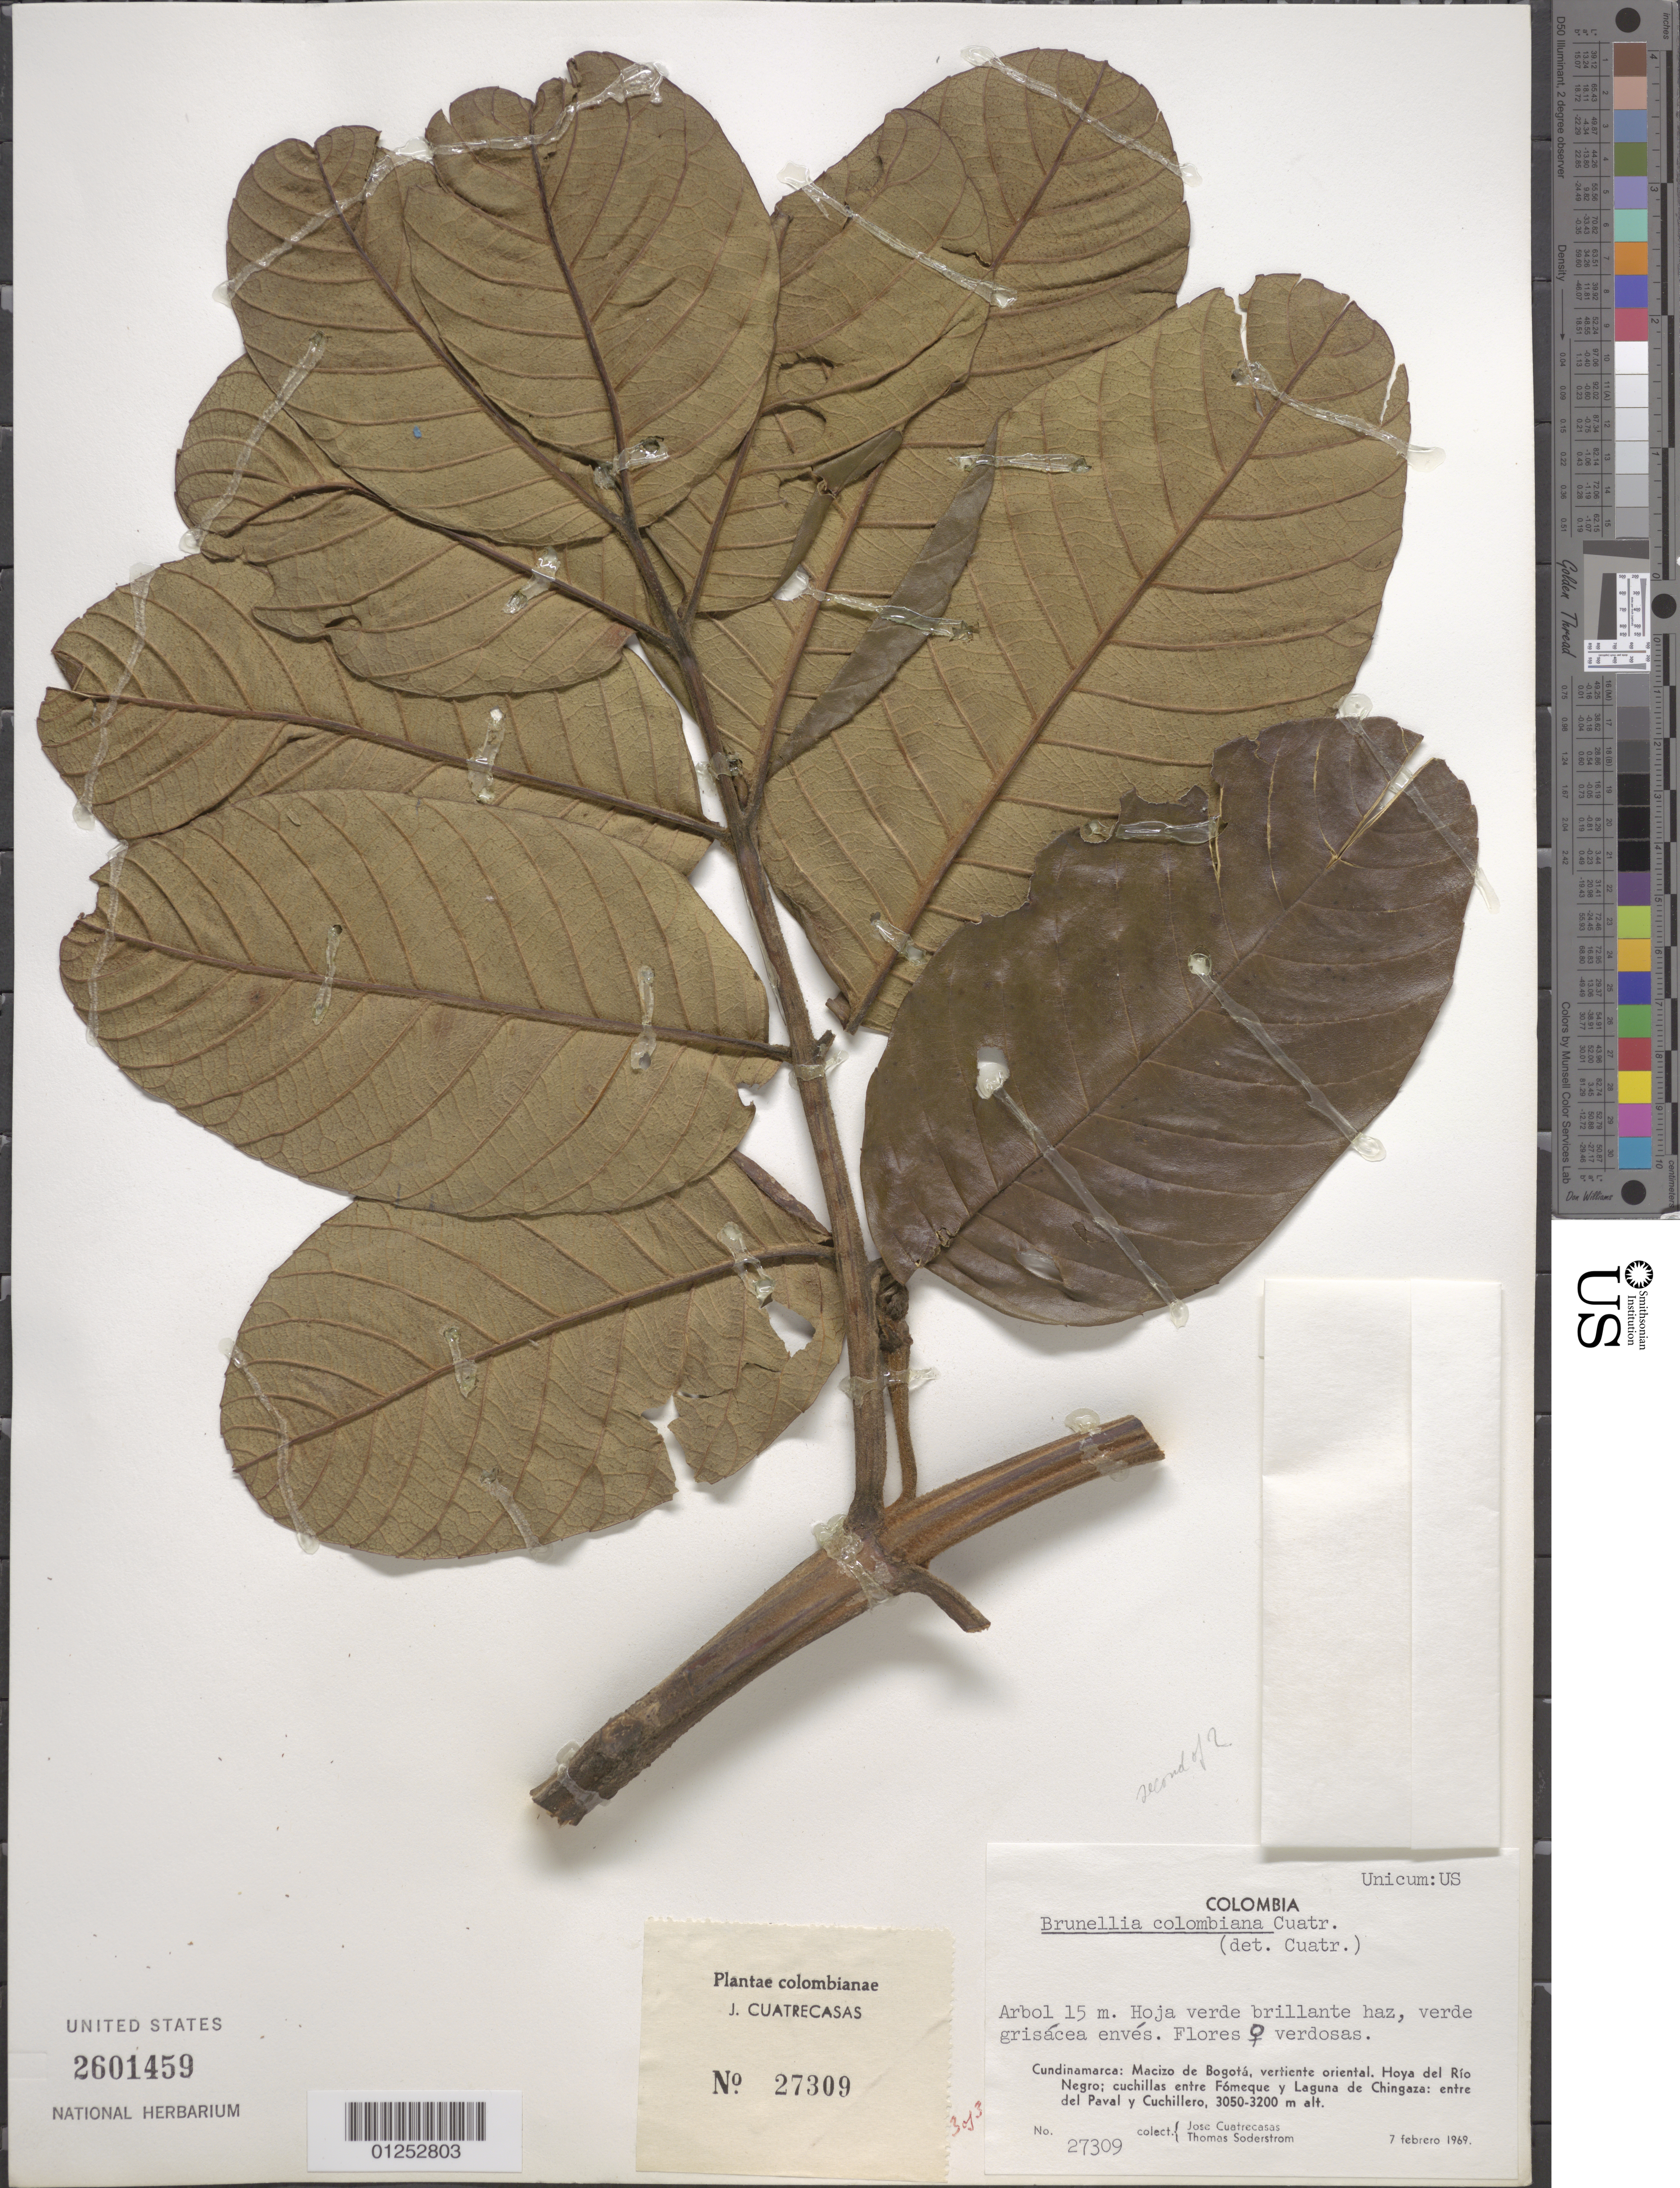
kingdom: Plantae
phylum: Tracheophyta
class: Magnoliopsida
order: Oxalidales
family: Brunelliaceae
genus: Brunellia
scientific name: Brunellia colombiana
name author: Cuatrec.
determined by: Cuatrecasas, J.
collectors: J. Cuatrecasas & T. R. Soderstrom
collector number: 27309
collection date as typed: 07 Feb 1969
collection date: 1969-02-07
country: Colombia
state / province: Cundinamarca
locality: Macizo de Bogotá, vertiente oriental, Hoya del Río Negro; cuchillas entre Fómeque y Laguna de Chingaza: entre del Paval y Cuchillero.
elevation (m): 3050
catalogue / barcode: US 2601459